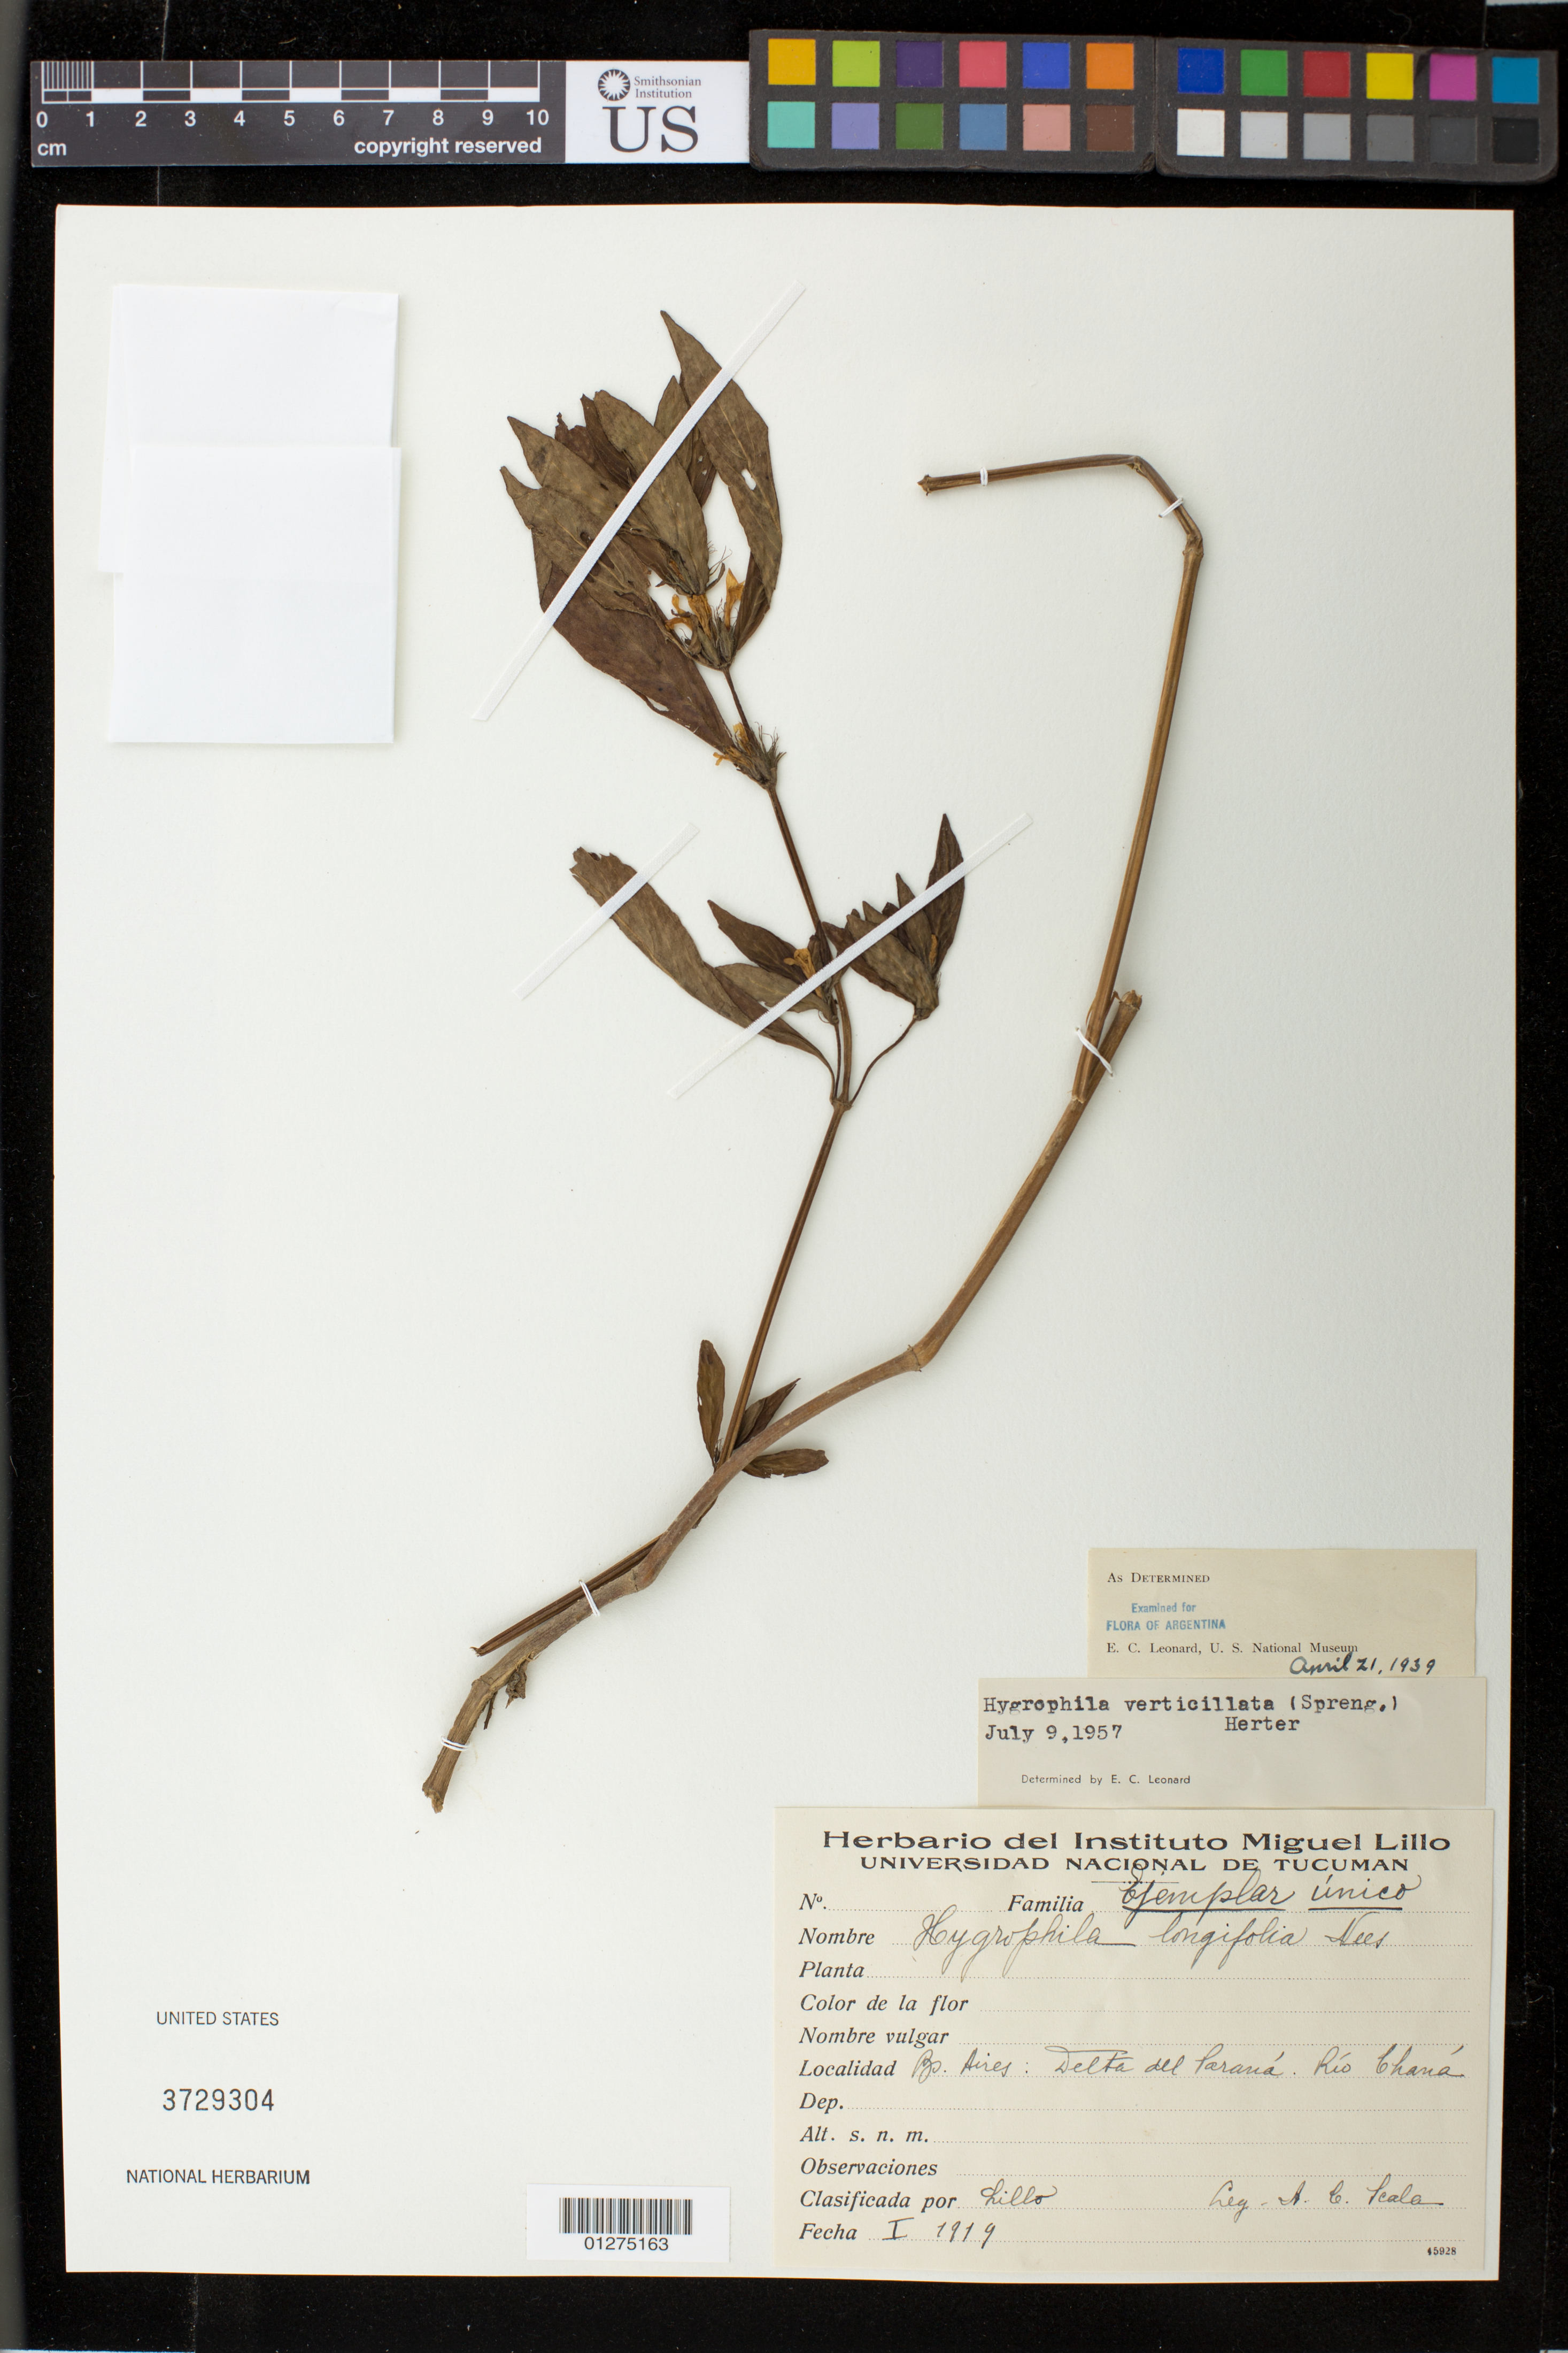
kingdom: Plantae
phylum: Tracheophyta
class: Magnoliopsida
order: Lamiales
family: Acanthaceae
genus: Hygrophila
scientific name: Hygrophila verticillata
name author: (Spreng.) Herter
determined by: Leonard, Emery C., (US)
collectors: A. Peale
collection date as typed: I 1919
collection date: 1919-01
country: Argentina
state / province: Buenos Aires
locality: Delta del Paraná, Rio Chaná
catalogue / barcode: US 3729304